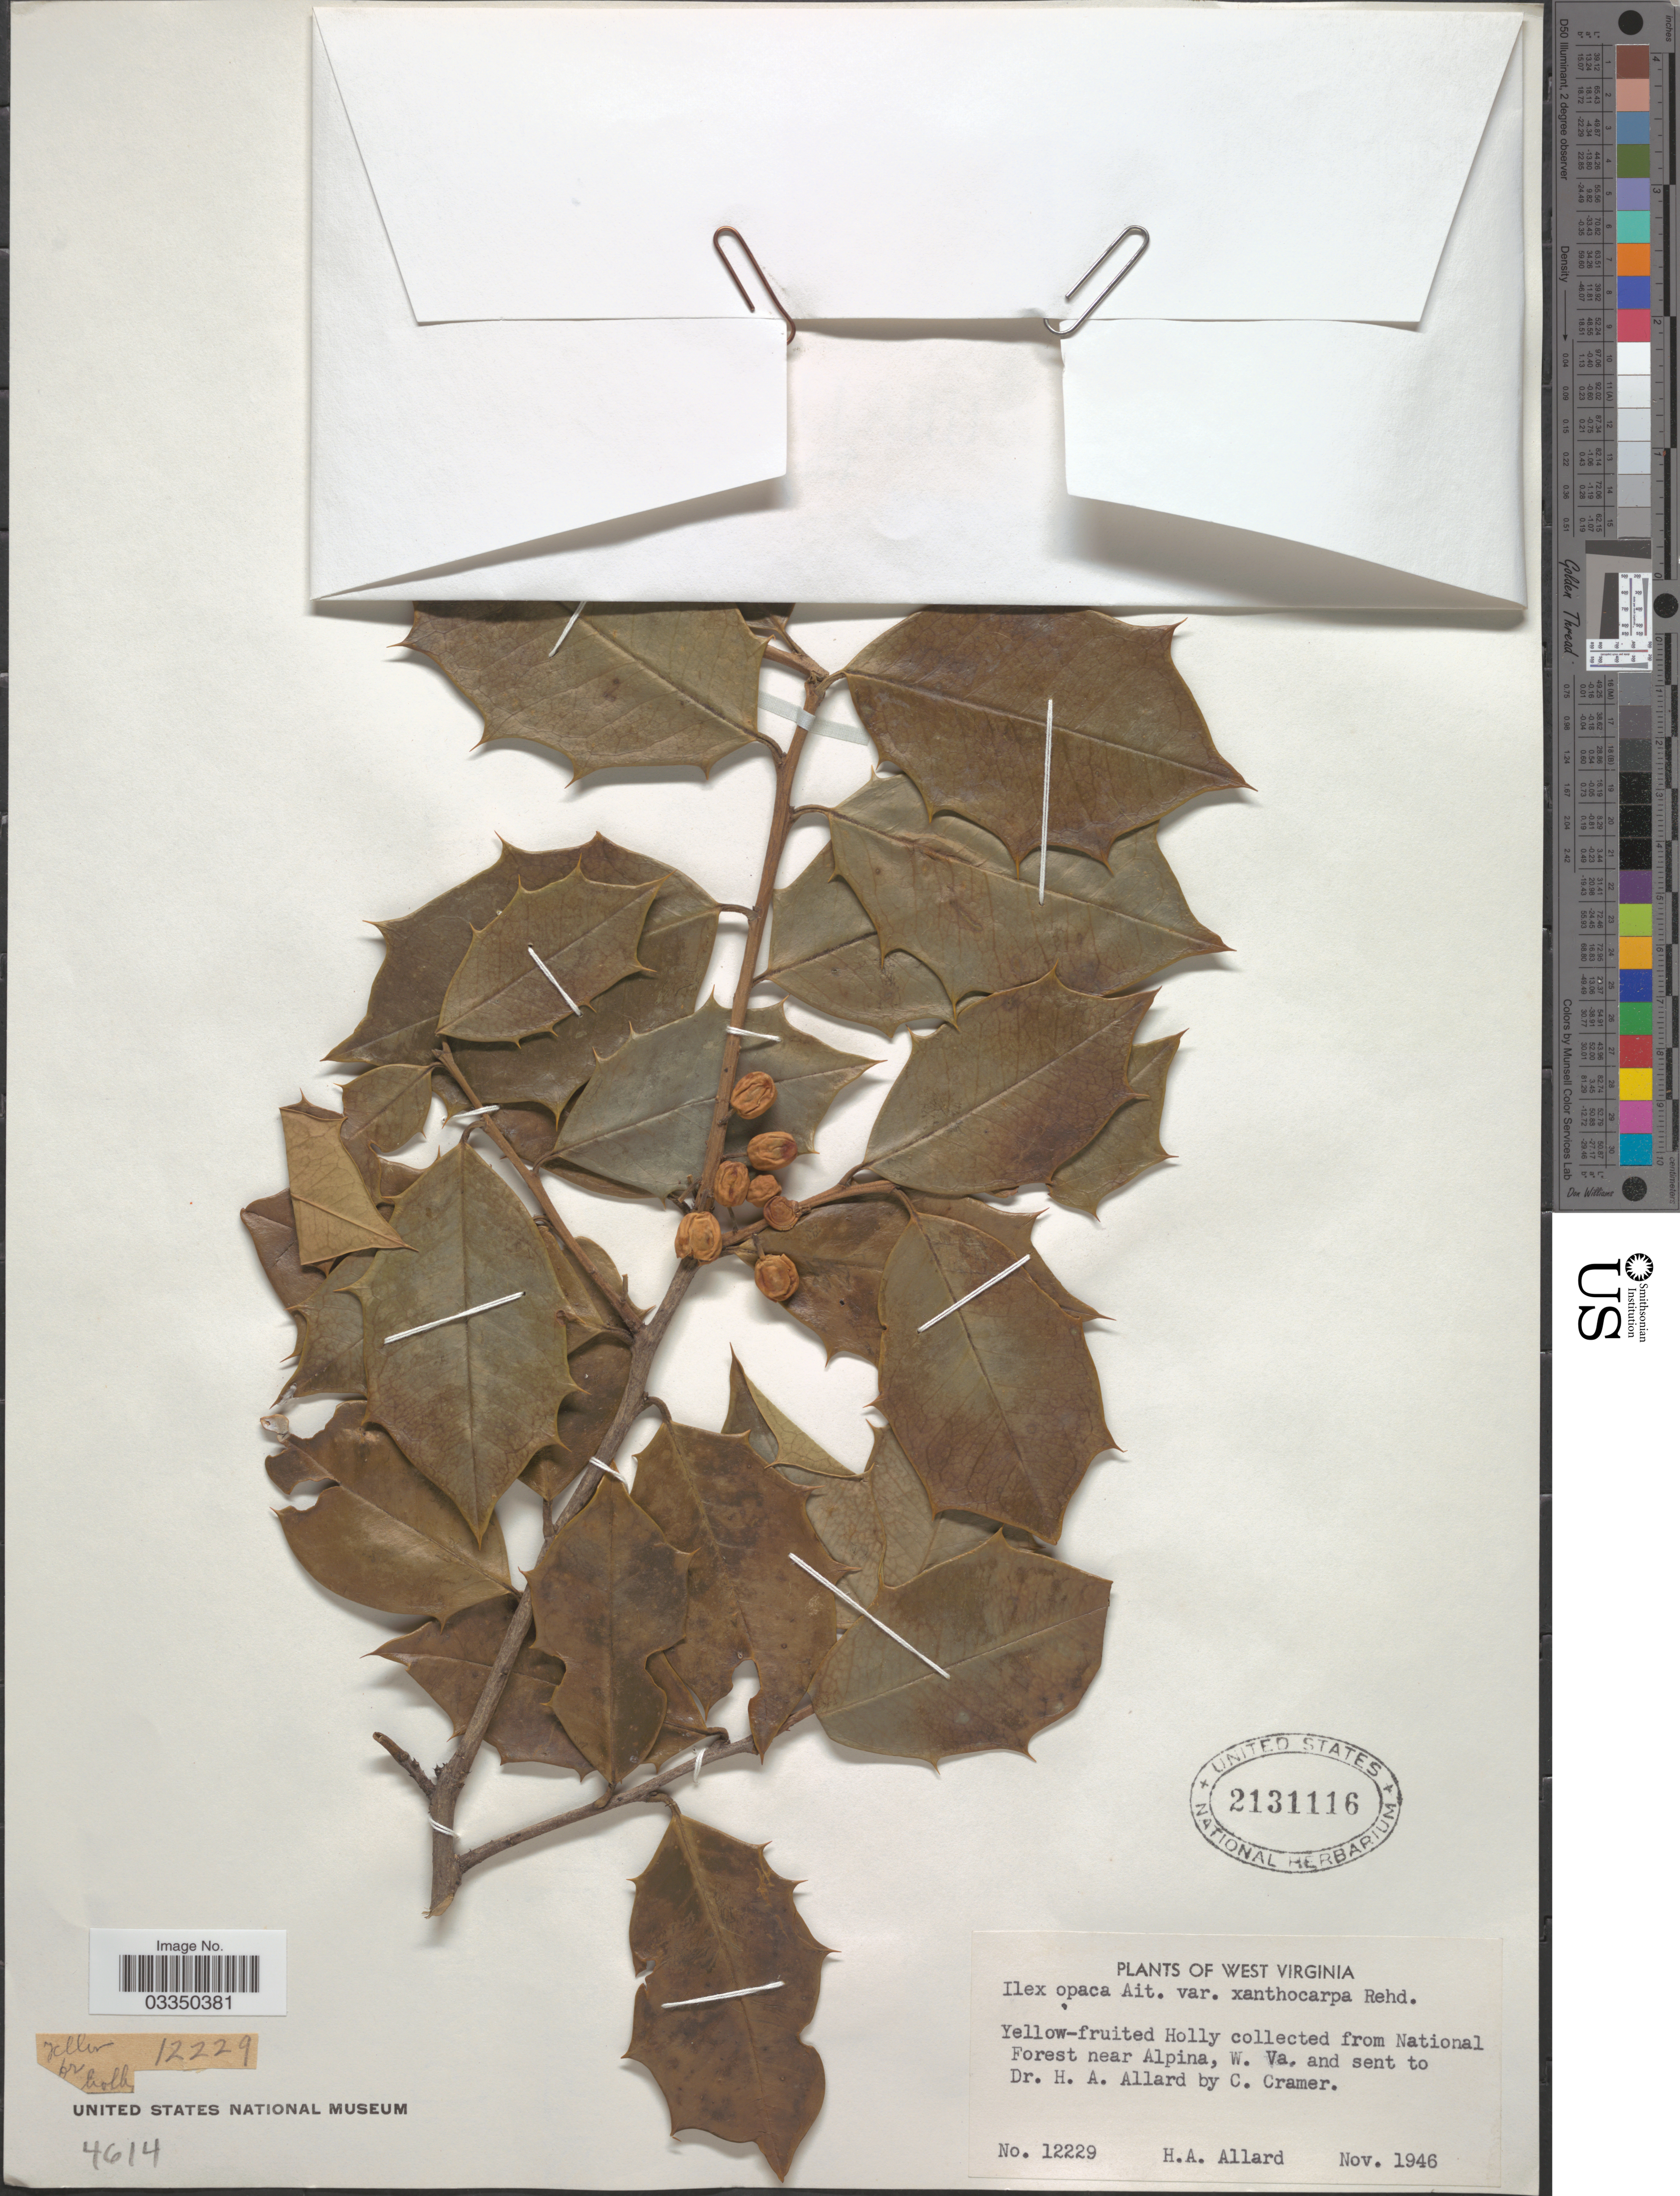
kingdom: Plantae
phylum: Tracheophyta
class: Magnoliopsida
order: Aquifoliales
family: Aquifoliaceae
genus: Ilex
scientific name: Ilex opaca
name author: Aiton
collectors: H. A. Allard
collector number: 12229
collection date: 1946-11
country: United States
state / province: West Virginia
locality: From National Forest near Alpina.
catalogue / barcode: US 2131116